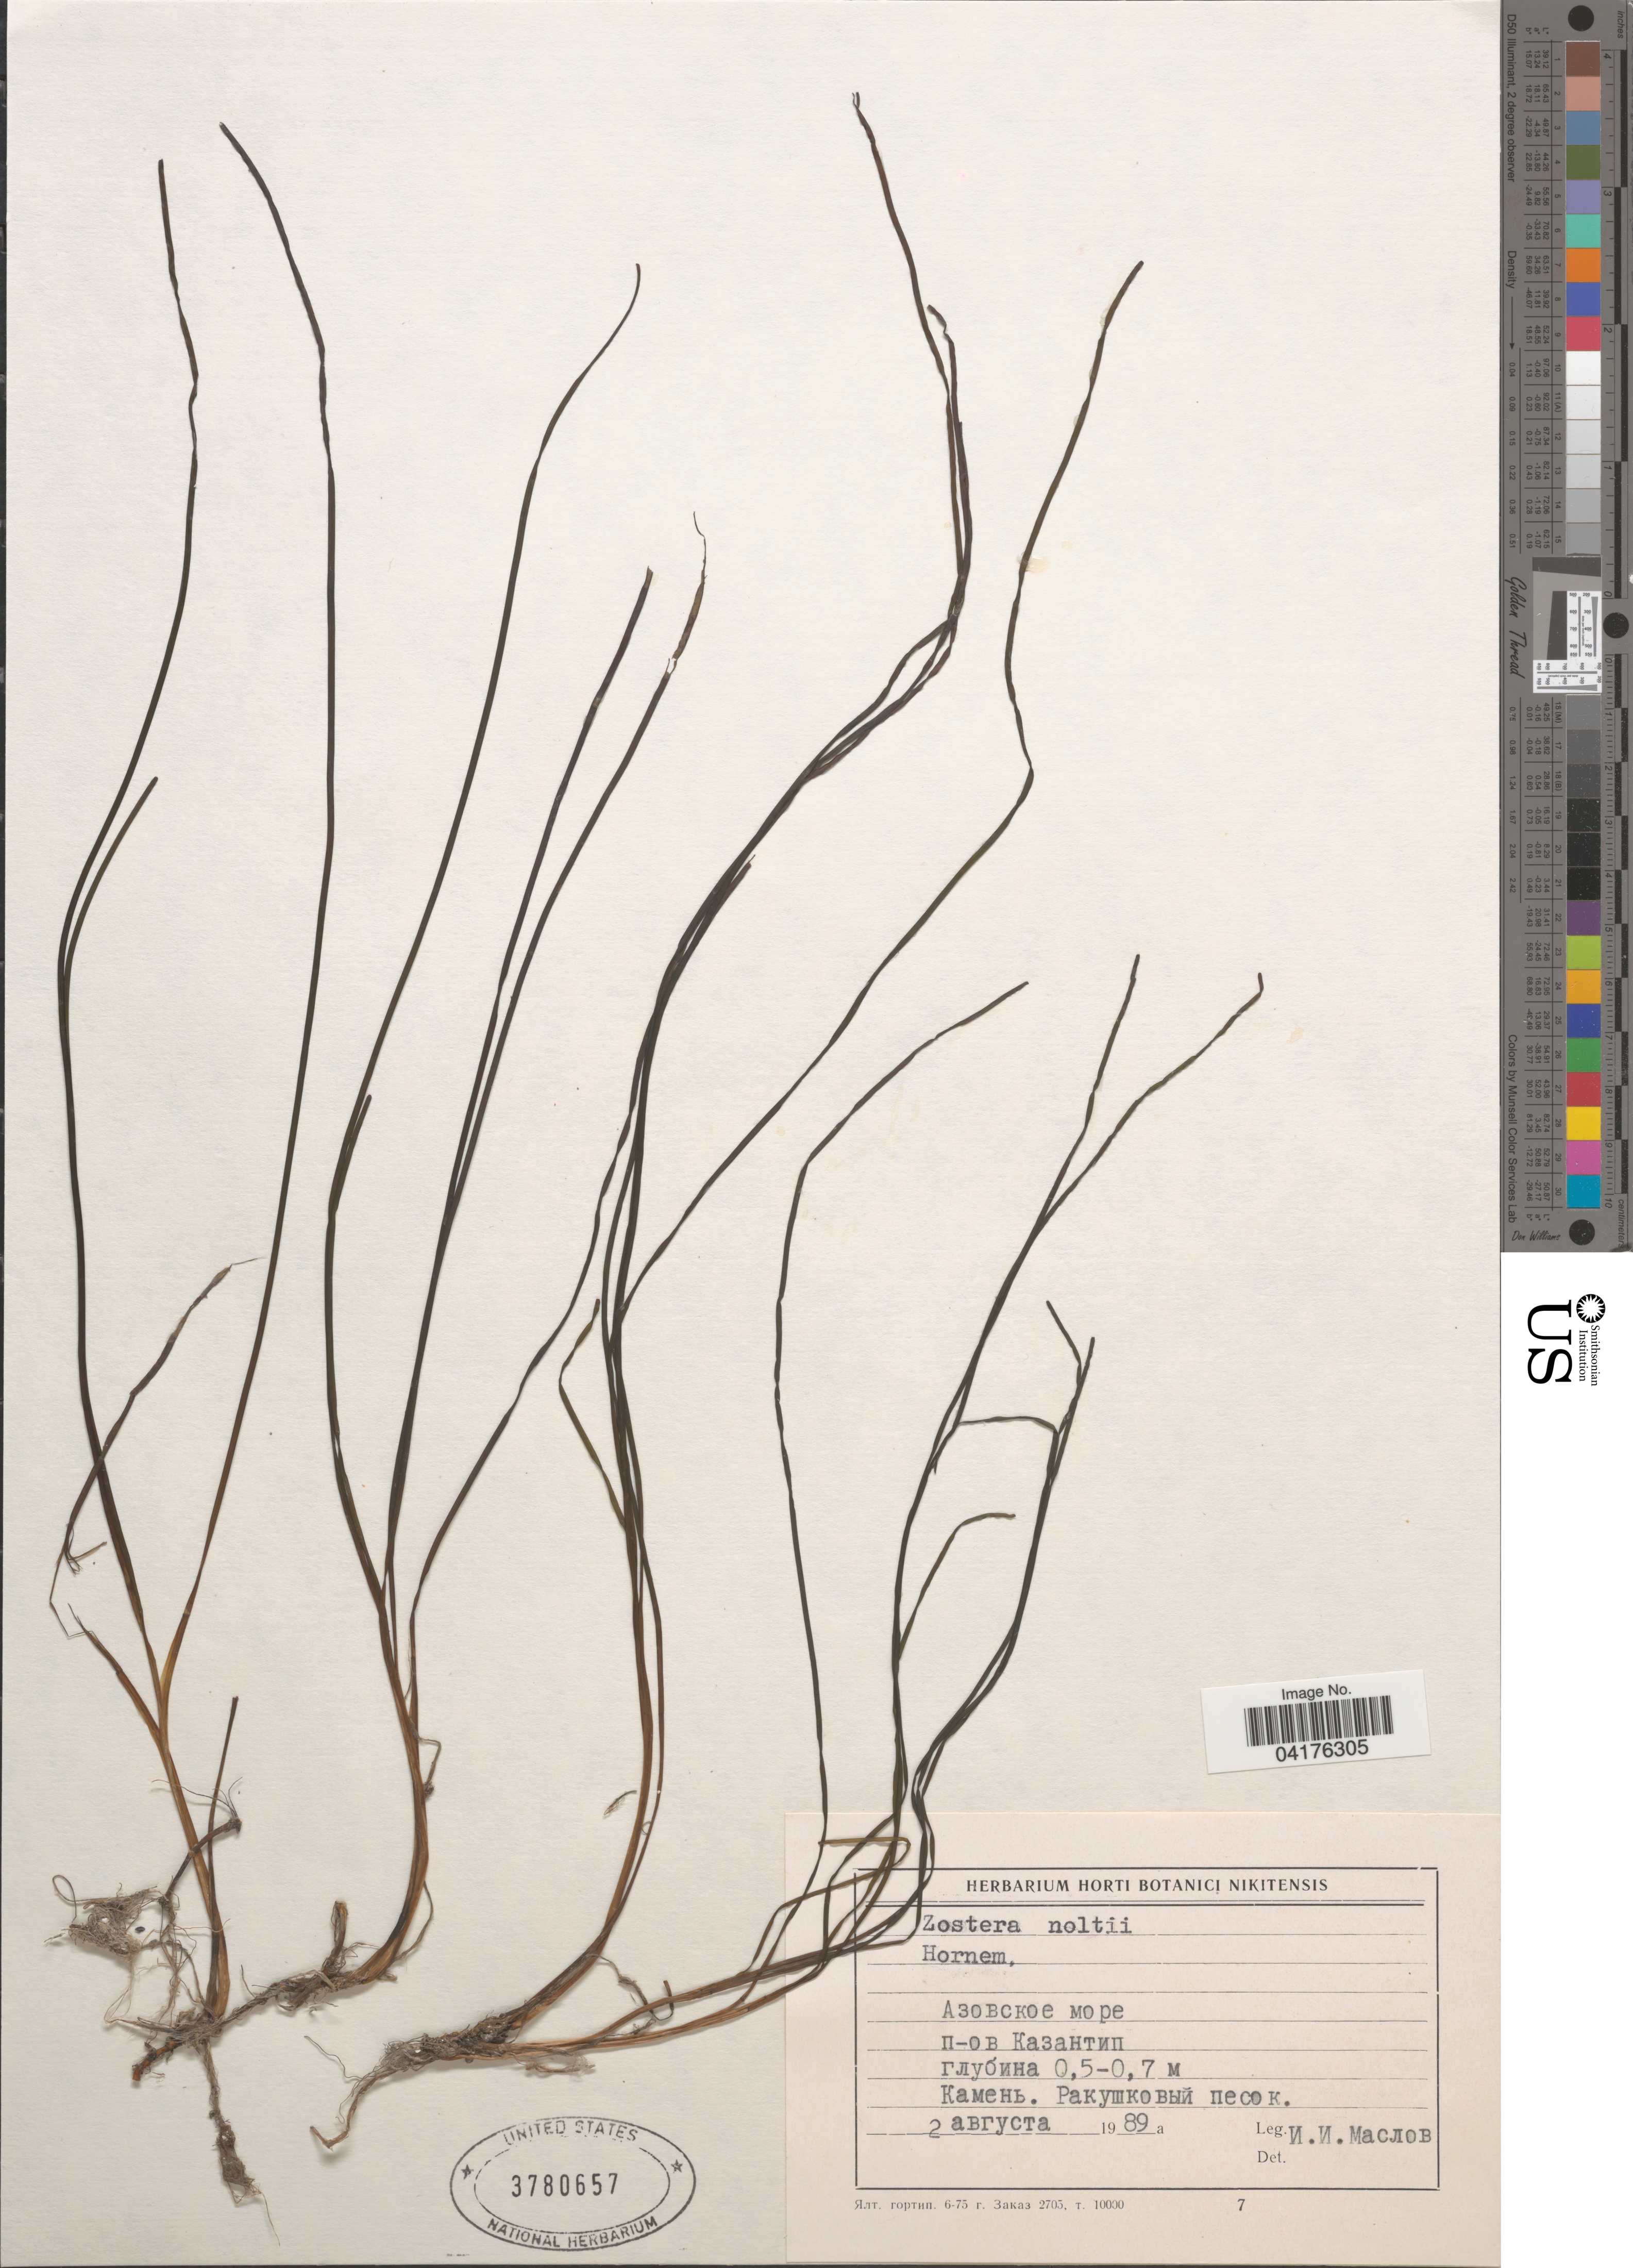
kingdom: Plantae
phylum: Tracheophyta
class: Liliopsida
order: Alismatales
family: Zosteraceae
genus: Zostera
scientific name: Zostera noltii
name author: Hornem.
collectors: I. Maslov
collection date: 1989-08-02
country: Ukraine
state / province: Crimea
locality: Azov Sea, Kazantip.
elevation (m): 0.5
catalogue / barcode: US 3780657